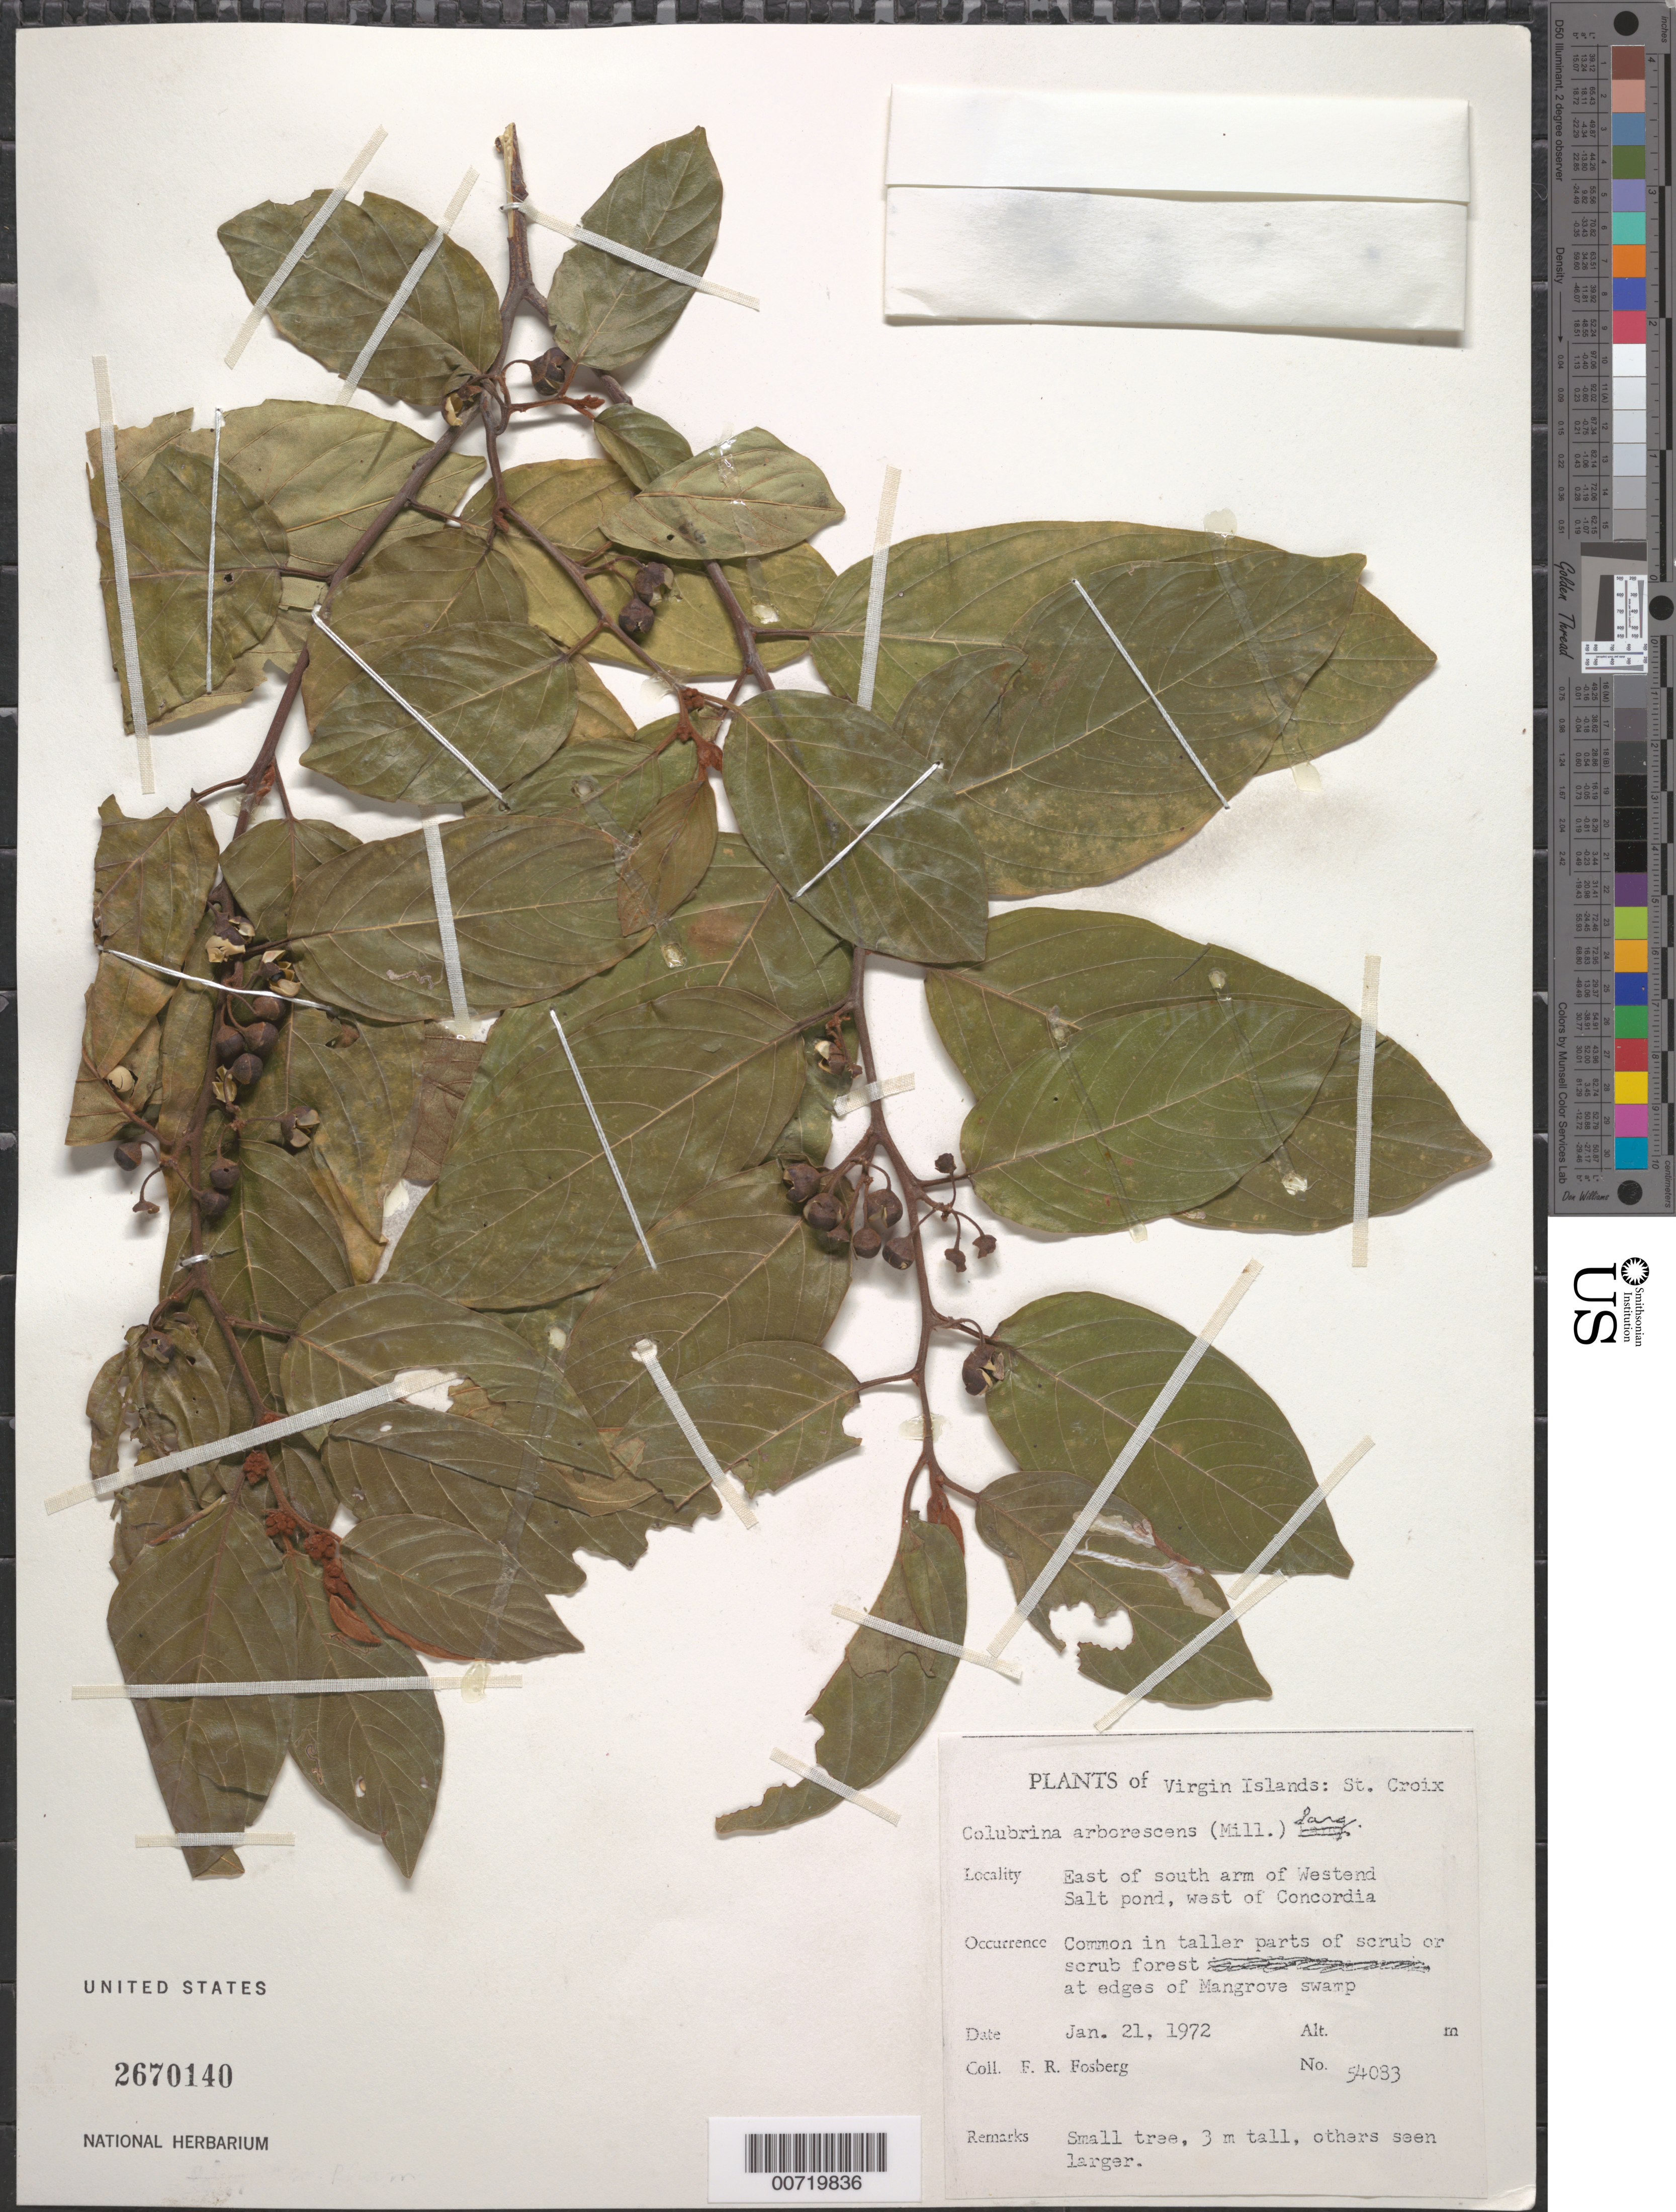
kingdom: Plantae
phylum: Tracheophyta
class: Magnoliopsida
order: Rosales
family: Rhamnaceae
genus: Colubrina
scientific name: Colubrina arborescens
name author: (Mill.) Sarg.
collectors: F. R. Fosberg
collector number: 54083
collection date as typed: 21 Jan 1972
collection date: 1972-01-21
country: U.S. Virgin Islands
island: St. Croix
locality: Westend Salt Pond, E of S arm, W of Concordia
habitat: In taller parts of scrub or scrub forest at edges of mangrove swamp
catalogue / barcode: US 2670140